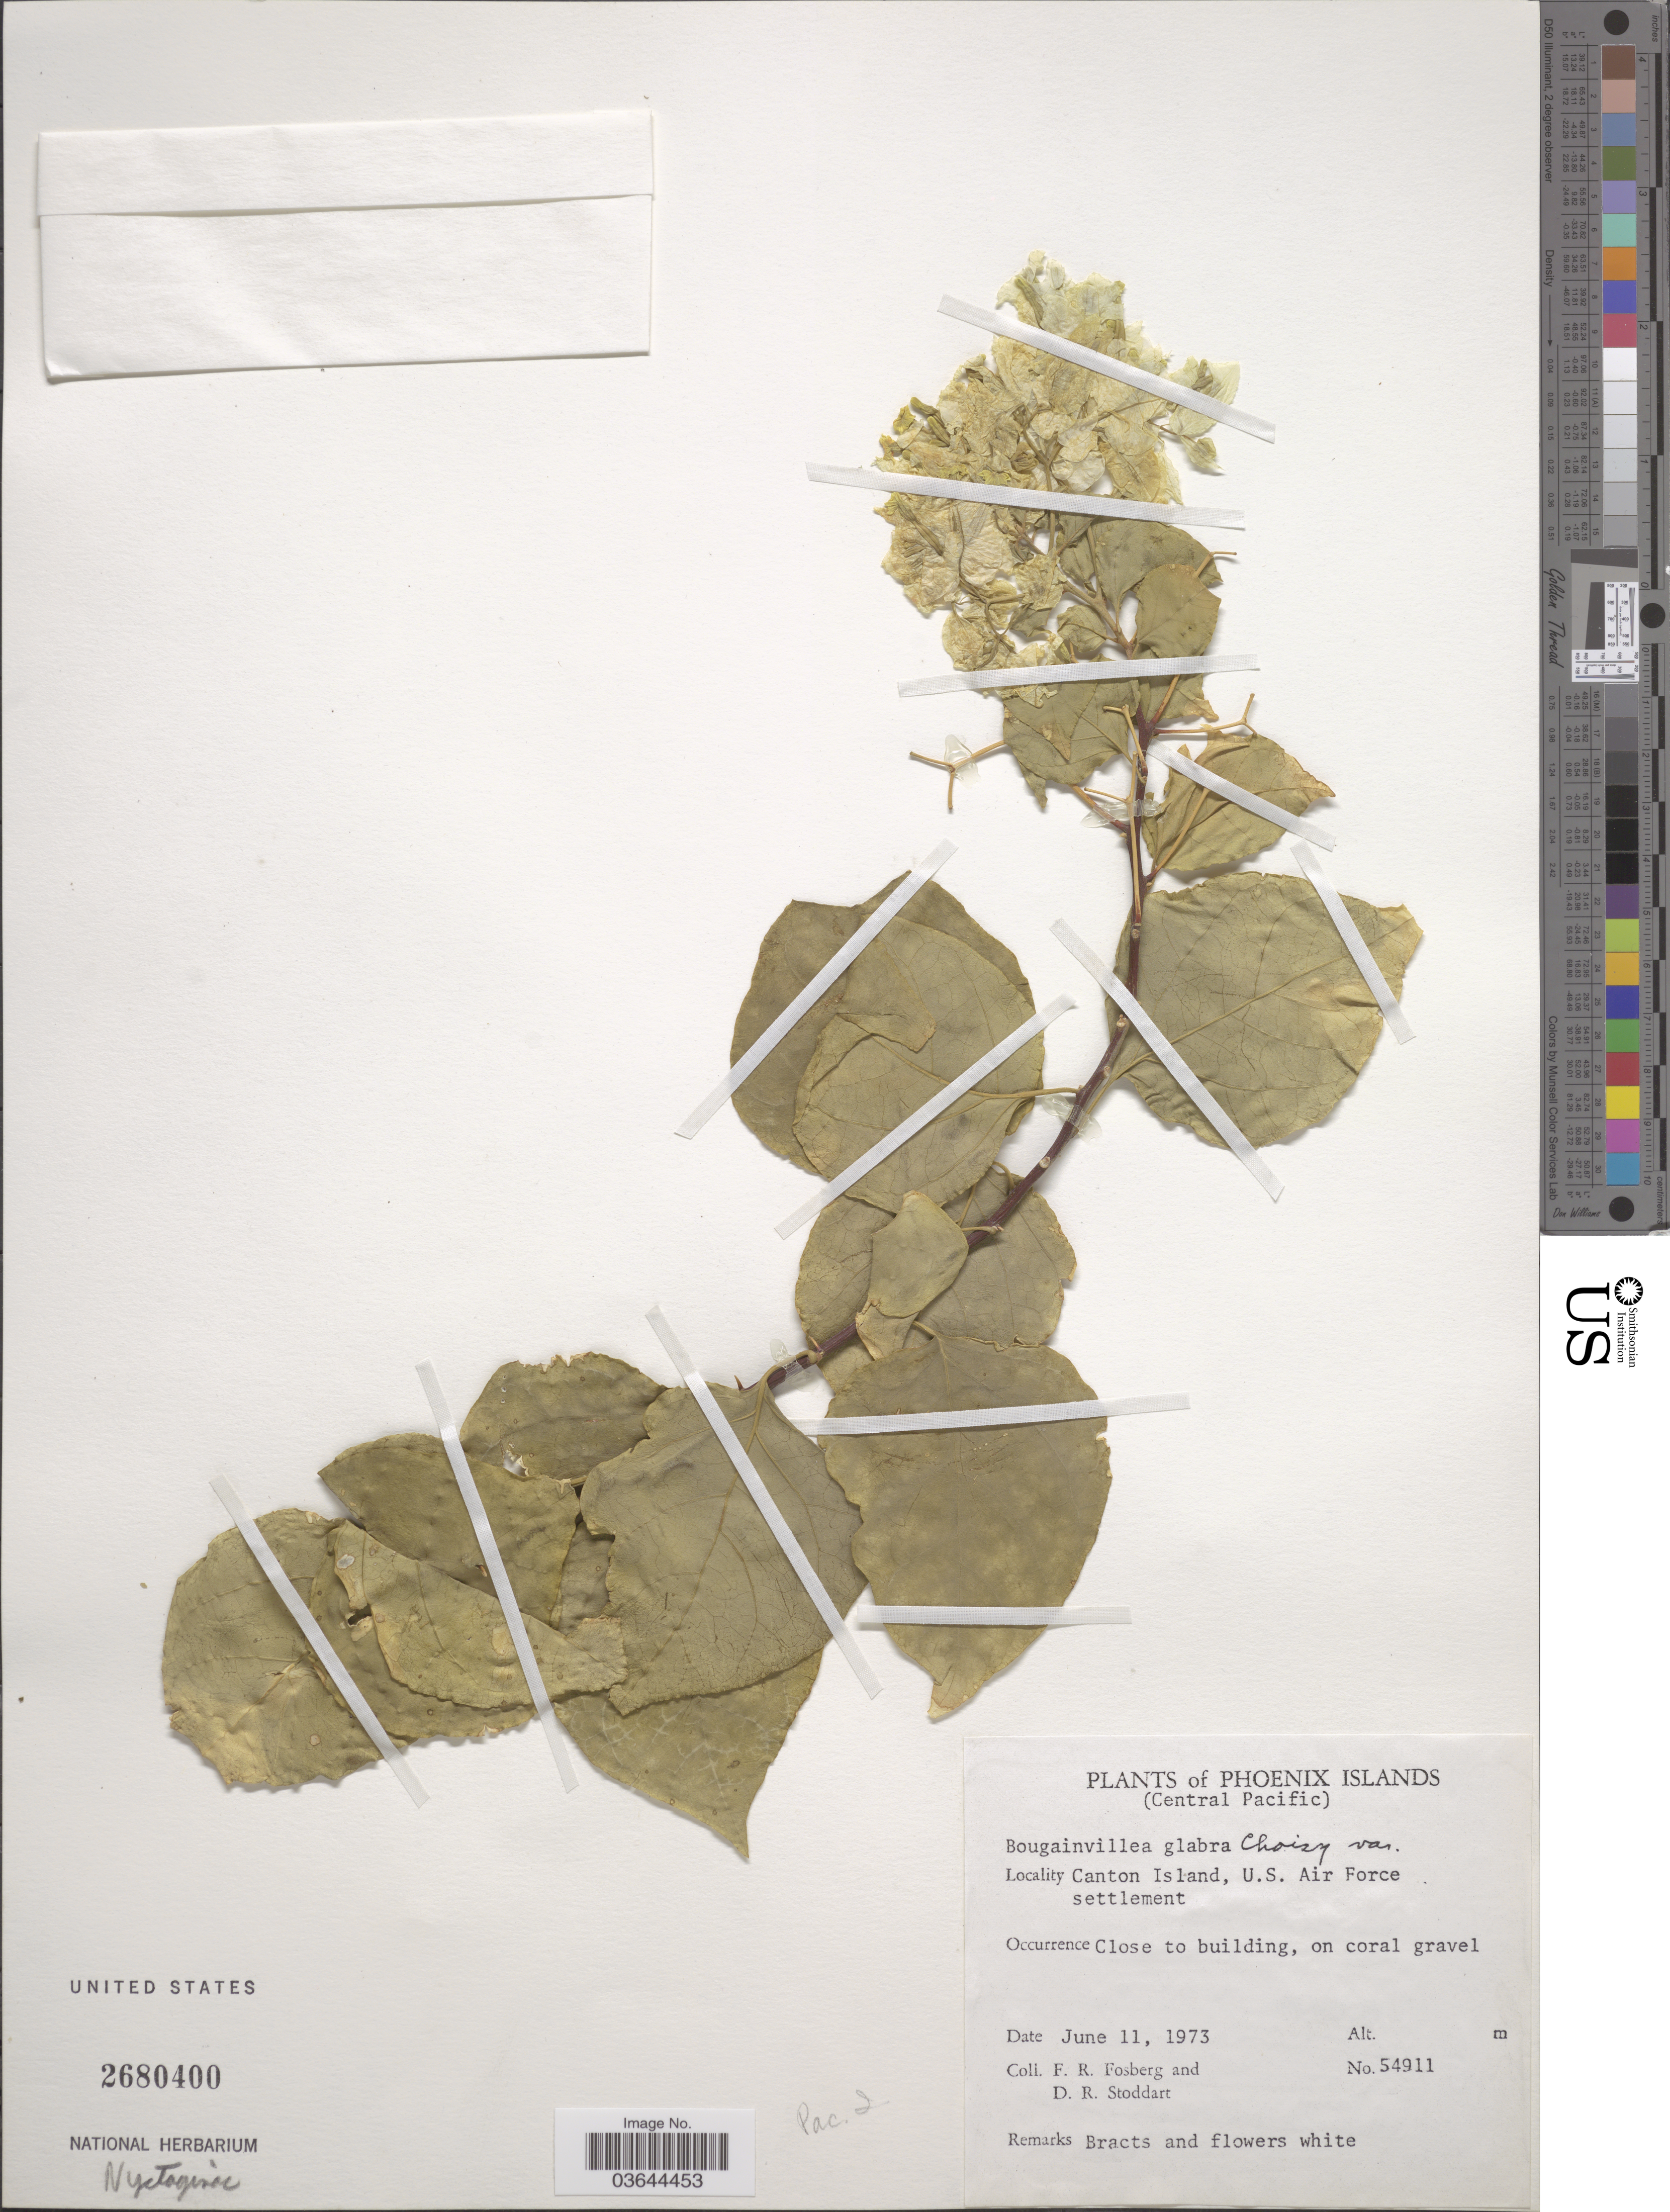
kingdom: Plantae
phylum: Tracheophyta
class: Magnoliopsida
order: Caryophyllales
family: Nyctaginaceae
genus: Bougainvillea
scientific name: Bougainvillea glabra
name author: Choisy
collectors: F. R. Fosberg & D. R. Stoddart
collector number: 54911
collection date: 1973-06-11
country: Kiribati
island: Kanton [Canton] Atoll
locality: Phoenix Islands (Central Pacific), Canton Island, U.S. Air Force settlement.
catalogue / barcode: US 2680400